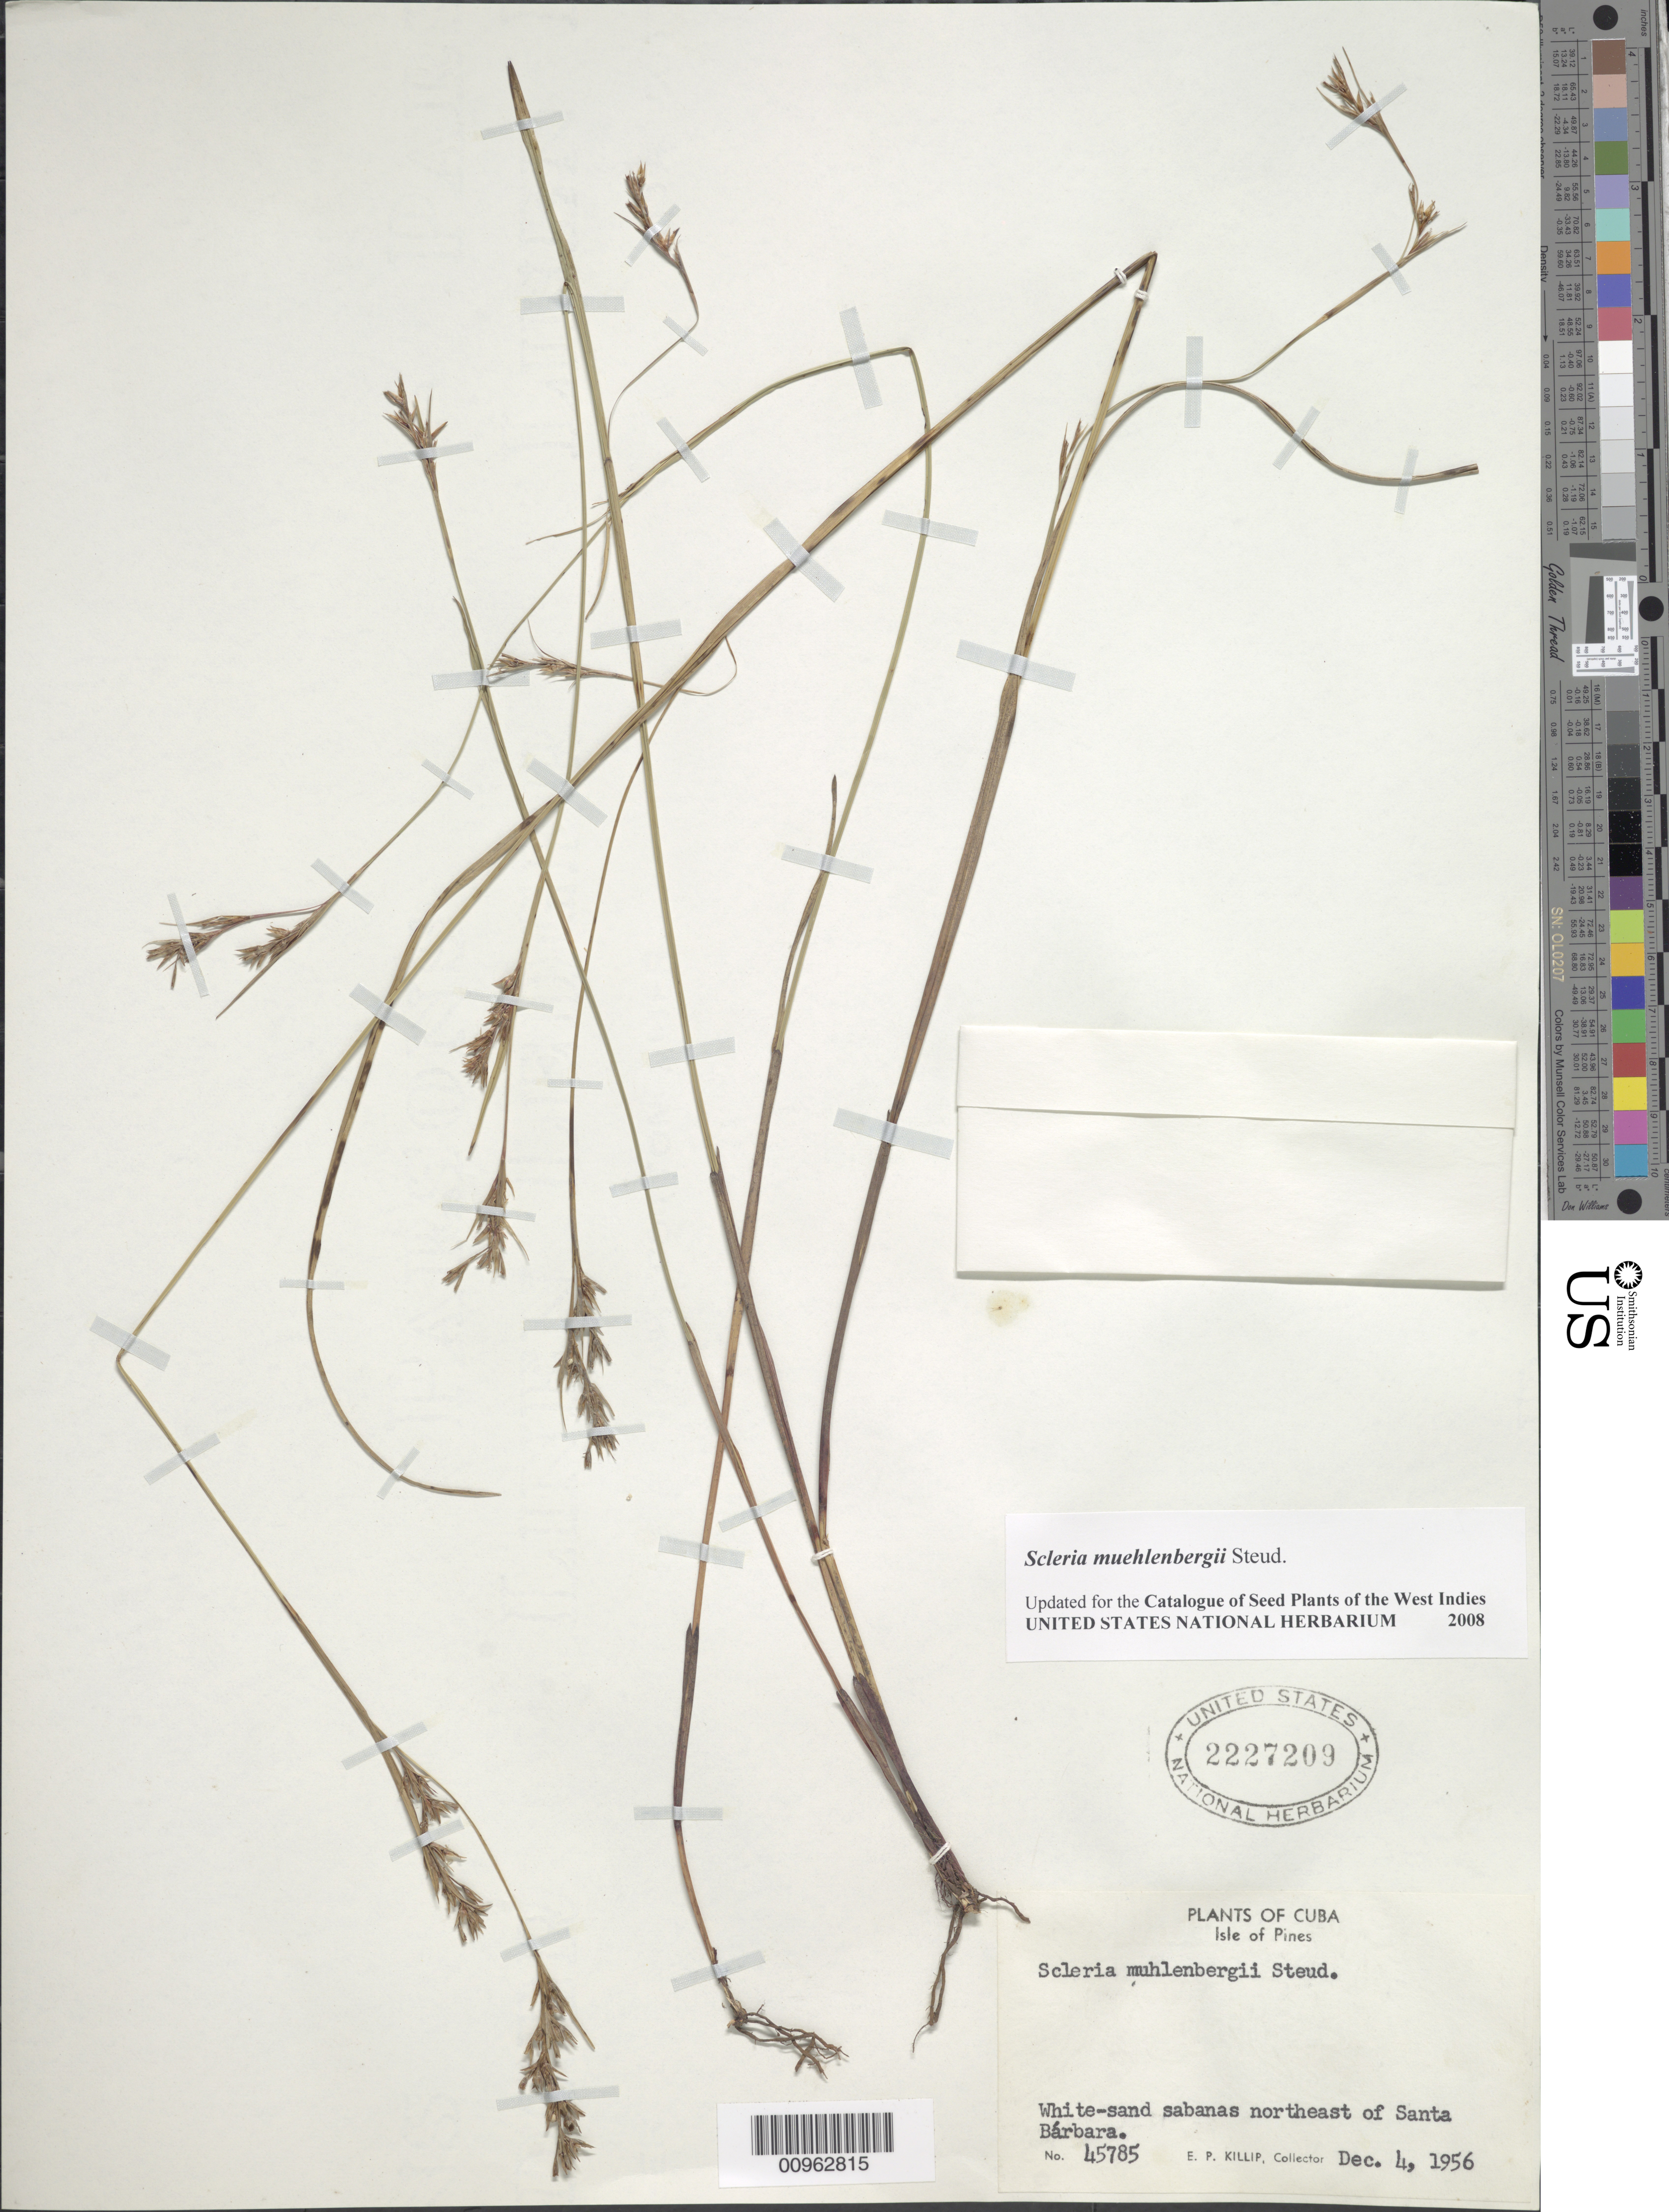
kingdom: Plantae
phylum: Tracheophyta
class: Liliopsida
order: Poales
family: Cyperaceae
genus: Scleria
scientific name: Scleria muehlenbergii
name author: Steud.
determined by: Strong, M. T., (US), Smithsonian Institution - National Museum of Natural History (UNITED STATES)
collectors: E. P. Killip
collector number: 45785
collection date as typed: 04 Dec 1956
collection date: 1956-12-04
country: Cuba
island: Isla de la Juventud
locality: Northeast of Santa Bárbara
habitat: White-sand sabanas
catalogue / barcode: US 2227209